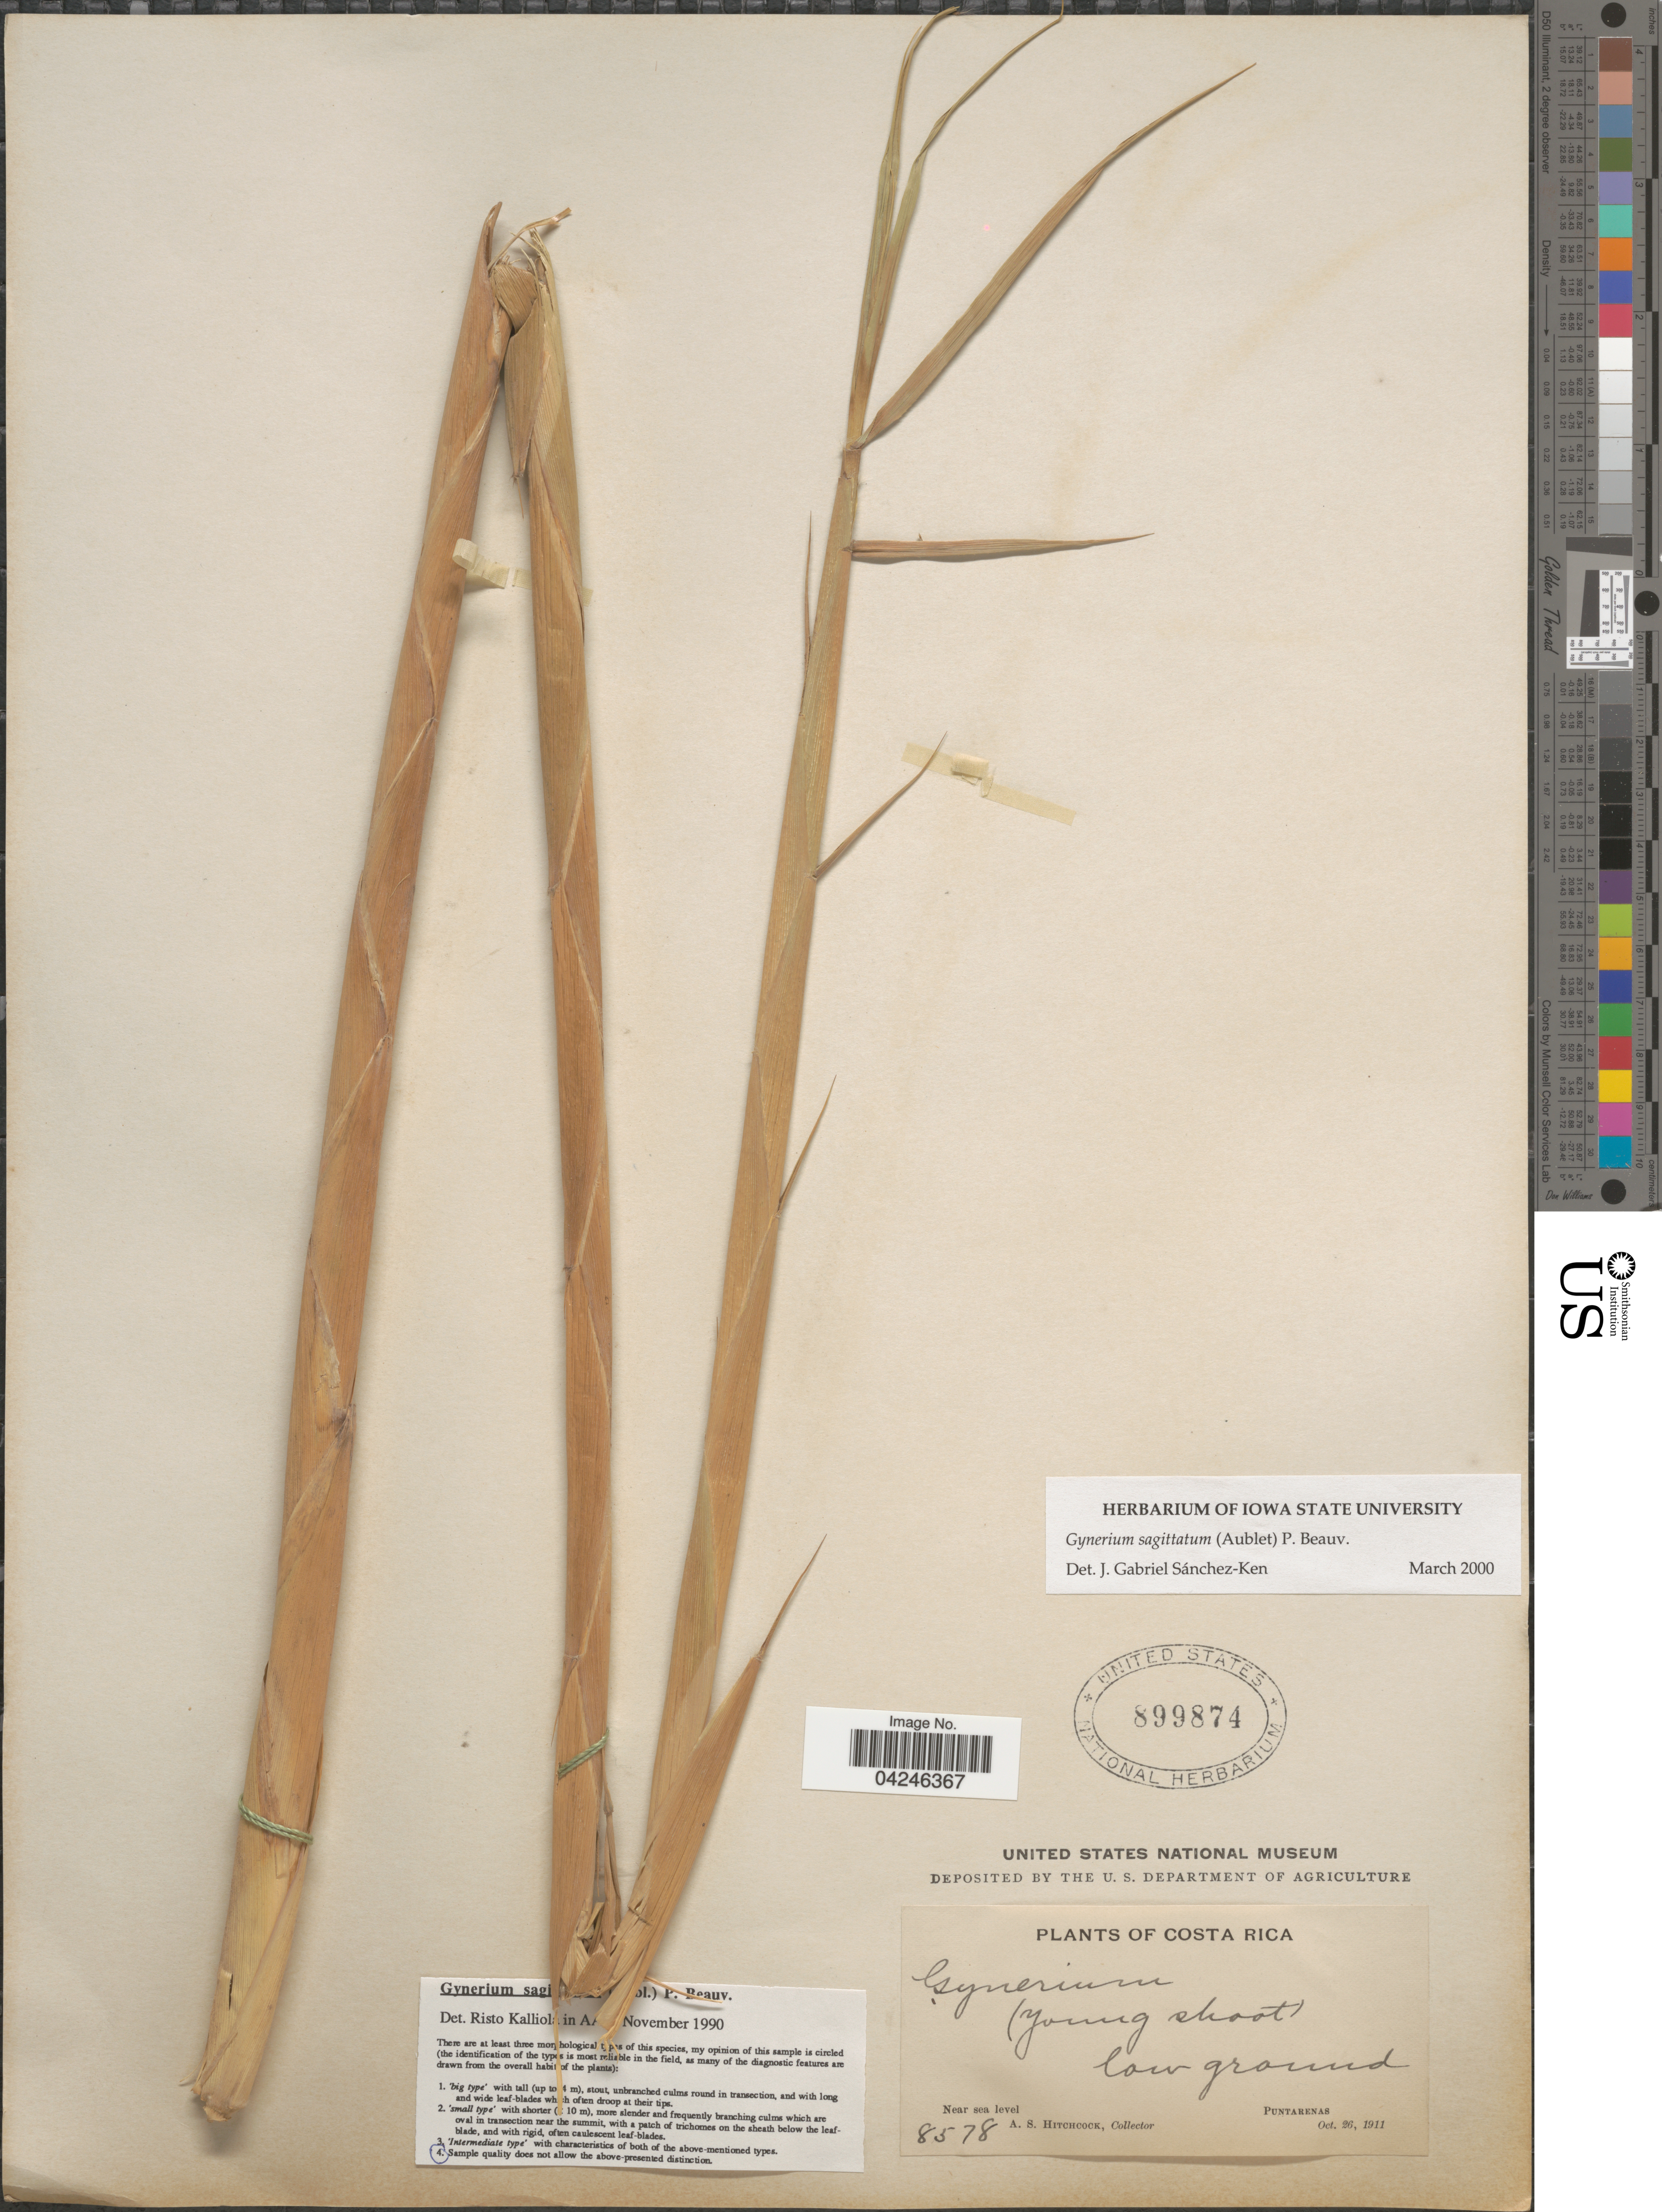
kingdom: Plantae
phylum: Tracheophyta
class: Liliopsida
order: Poales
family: Poaceae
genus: Gynerium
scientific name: Gynerium sagittatum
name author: (Aubl.) P. Beauv.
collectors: A. S. Hitchcock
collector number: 8578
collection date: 1911-10-26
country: Costa Rica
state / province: Puntarenas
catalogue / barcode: US 899874